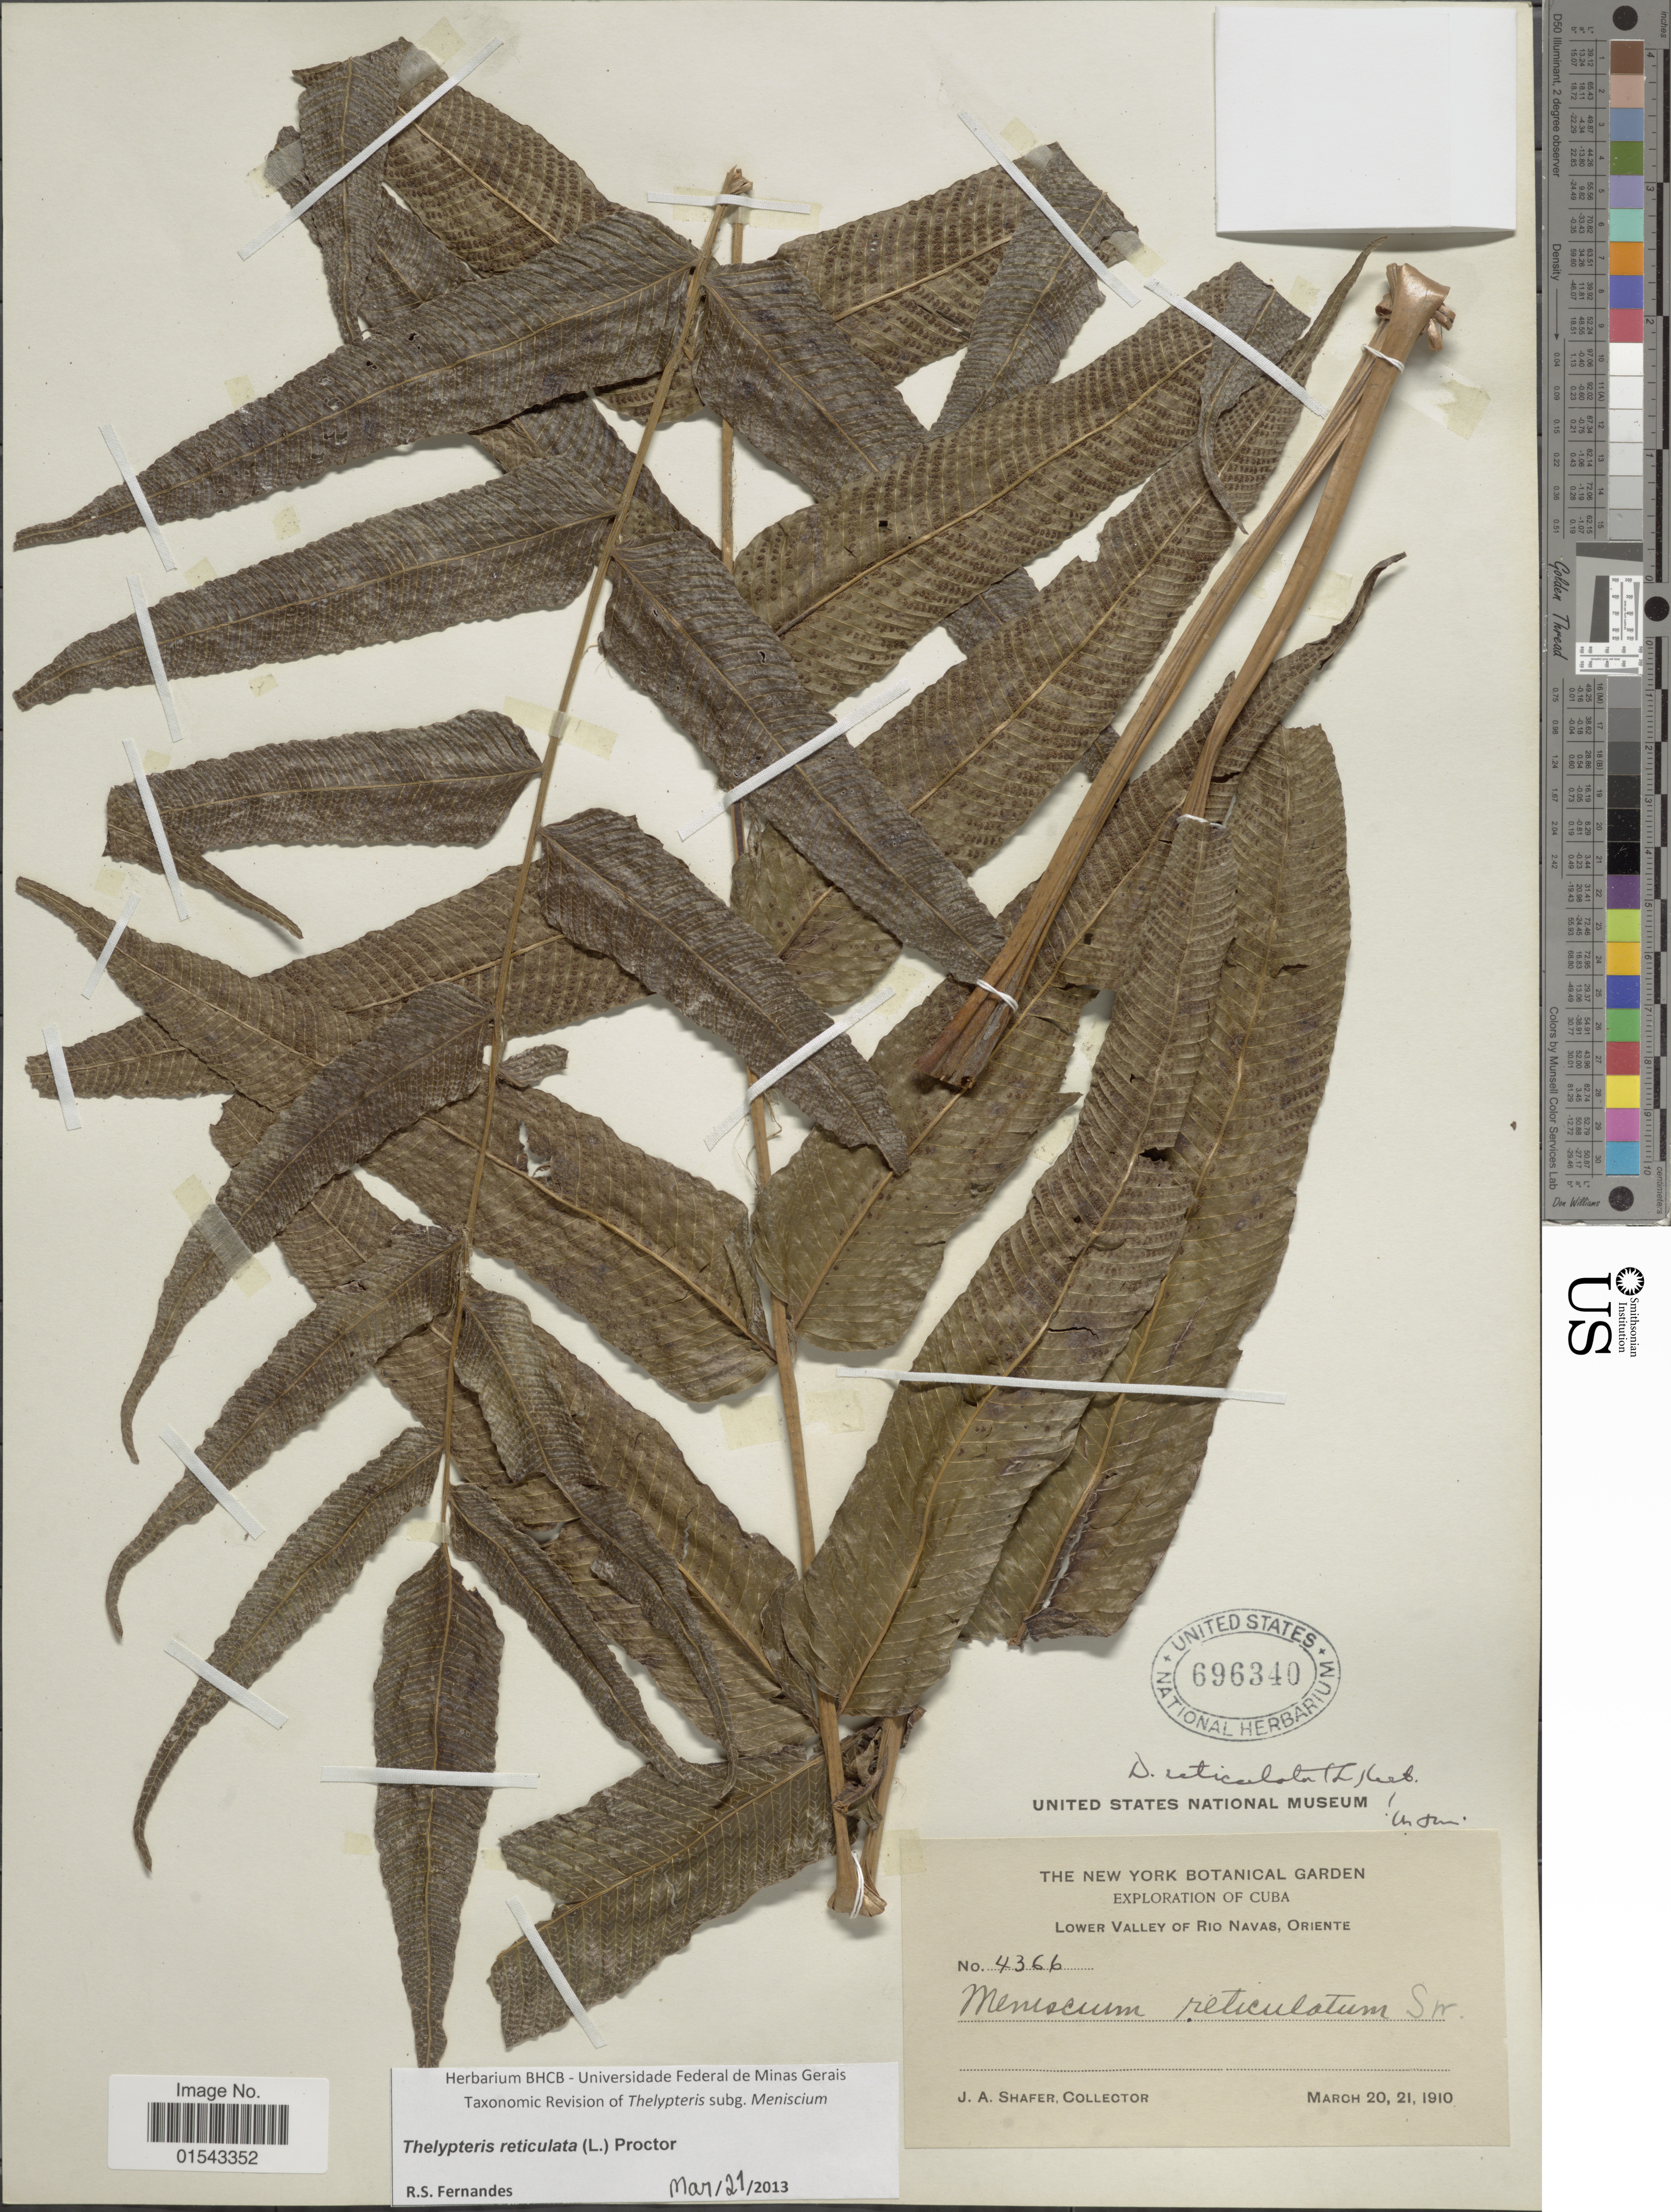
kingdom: Plantae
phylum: Tracheophyta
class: Polypodiopsida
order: Polypodiales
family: Thelypteridaceae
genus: Meniscium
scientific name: Meniscium reticulatum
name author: (L.) Sw.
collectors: J. A. Shafer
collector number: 4366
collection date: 1910-03-20/1910-03-21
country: Cuba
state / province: Oriente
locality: Lower Valley of Rio Navas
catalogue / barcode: US 696340